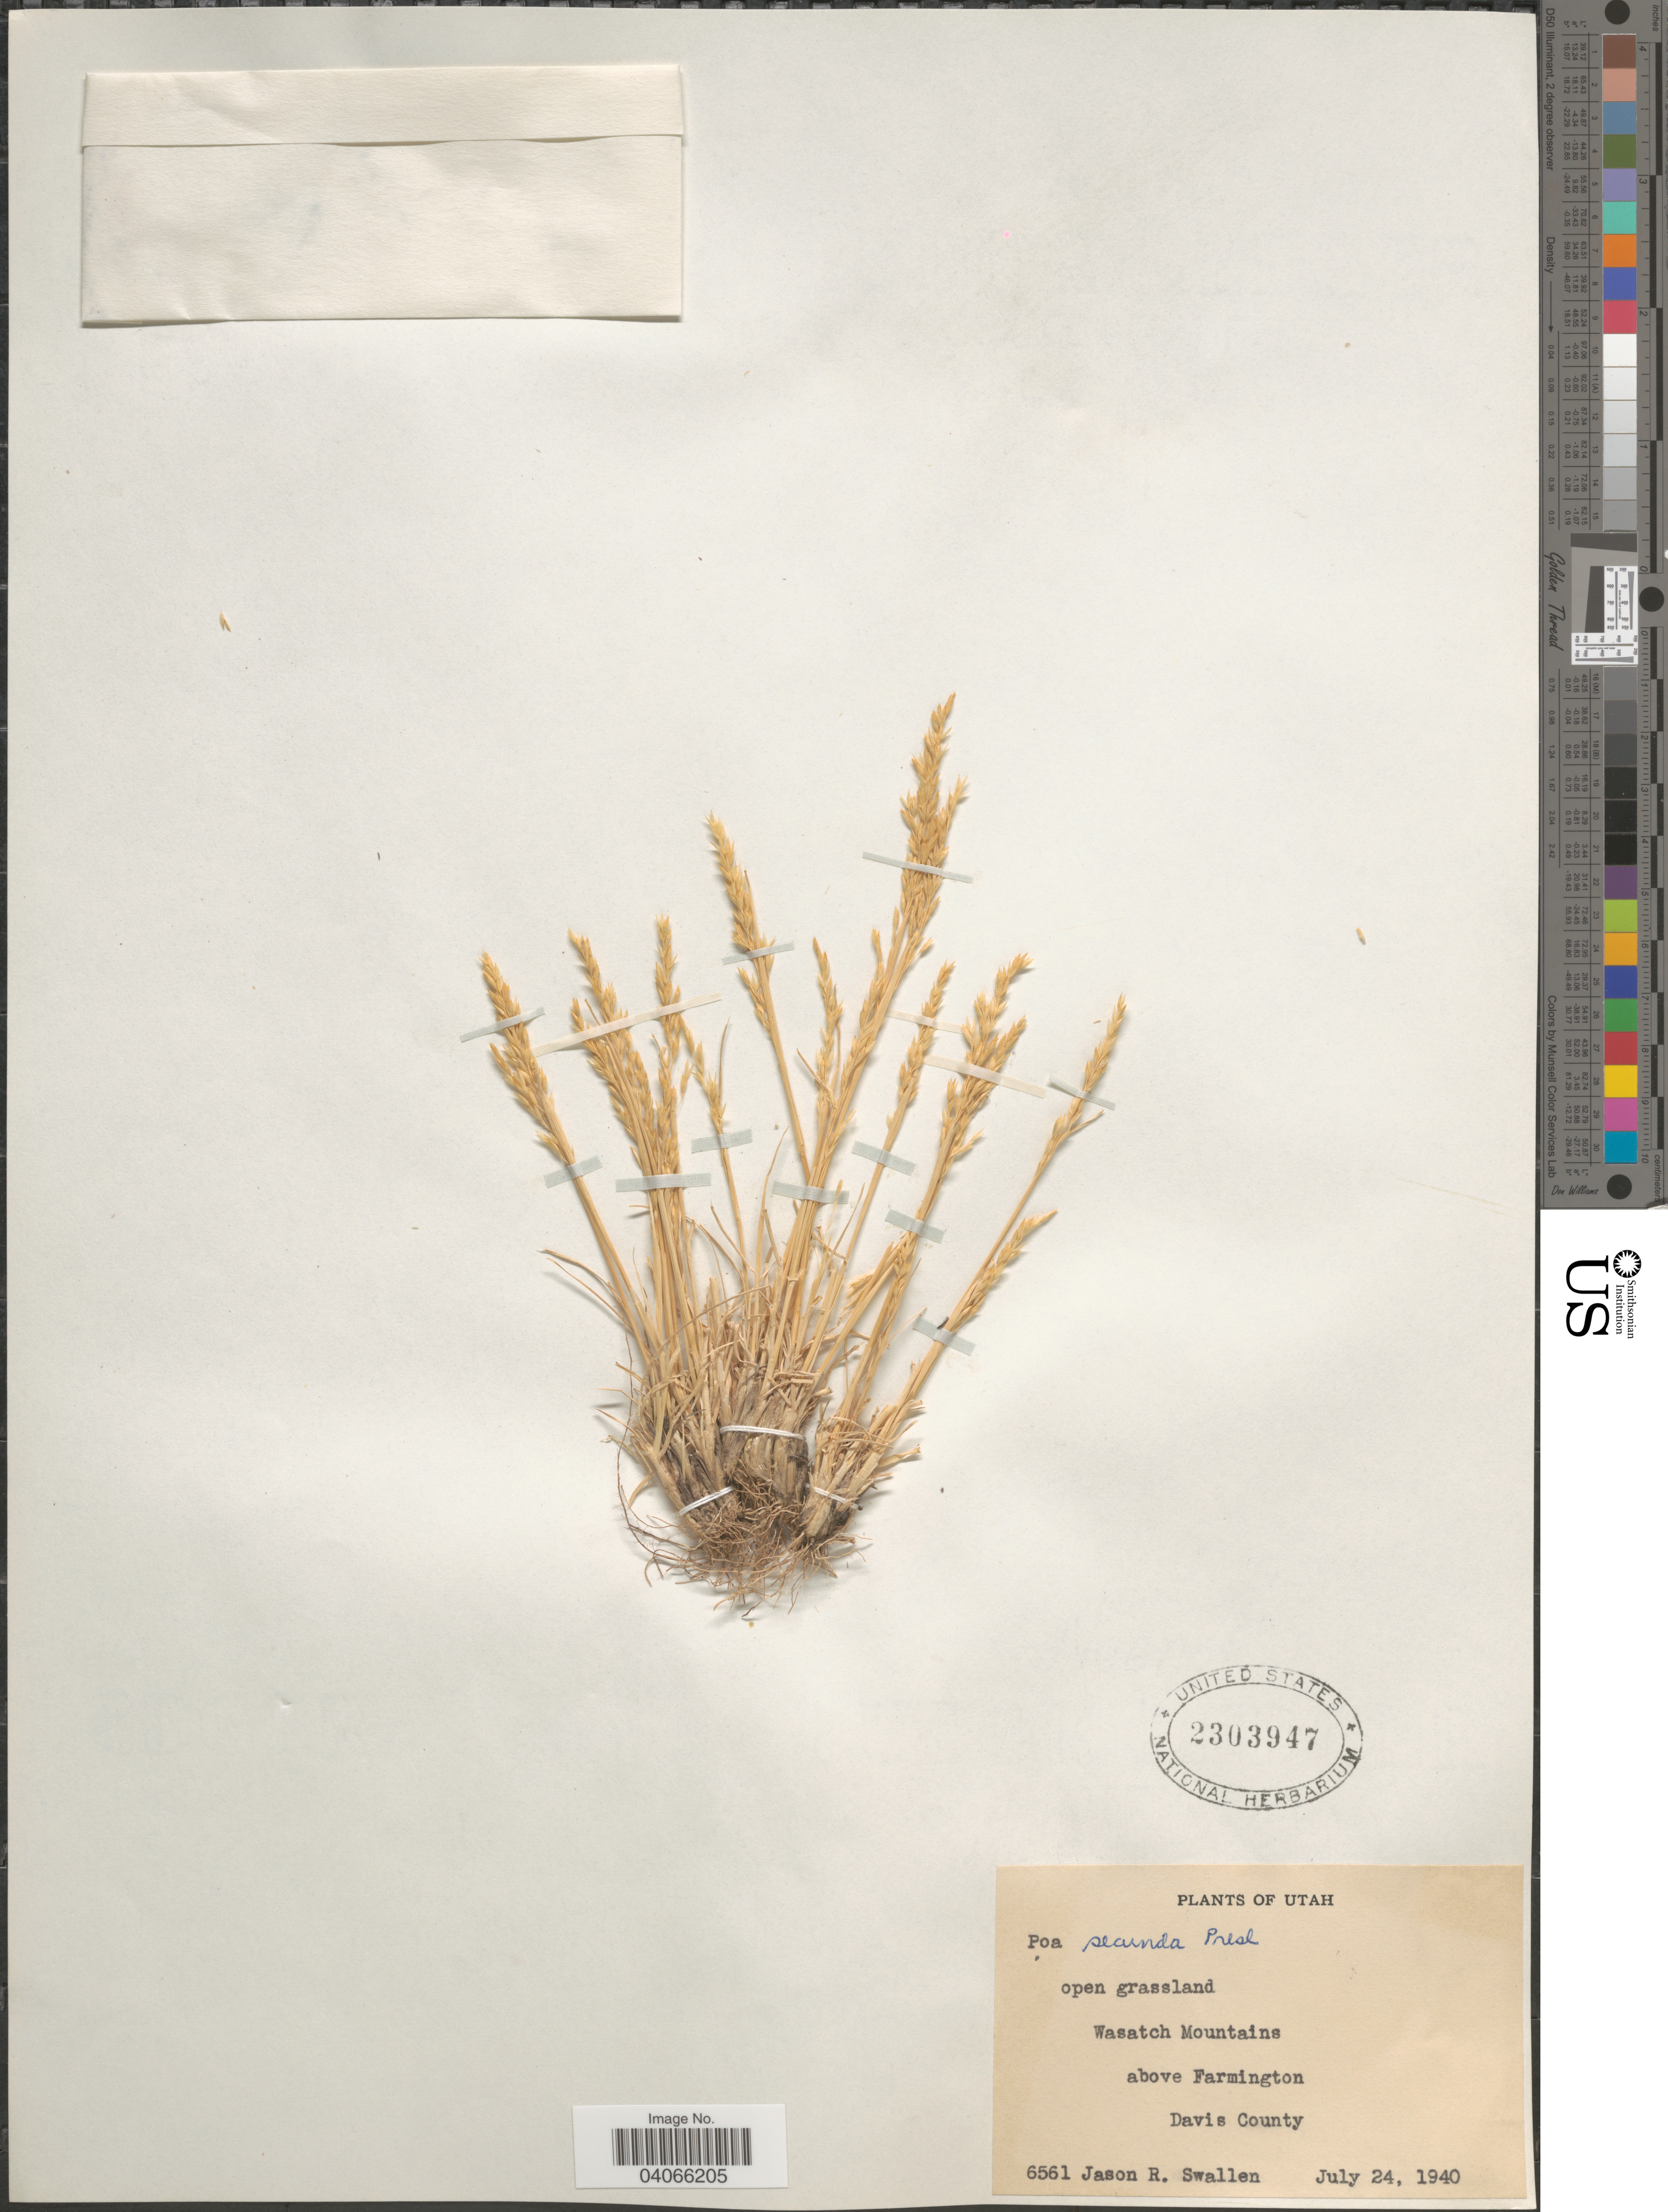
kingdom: Plantae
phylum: Tracheophyta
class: Liliopsida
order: Poales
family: Poaceae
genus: Poa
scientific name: Poa secunda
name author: J. Presl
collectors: J. R. Swallen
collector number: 6561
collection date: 1940-07-24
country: United States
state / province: Utah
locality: Wasatch Mountains above Farmington, Davis County.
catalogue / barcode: US 2303947